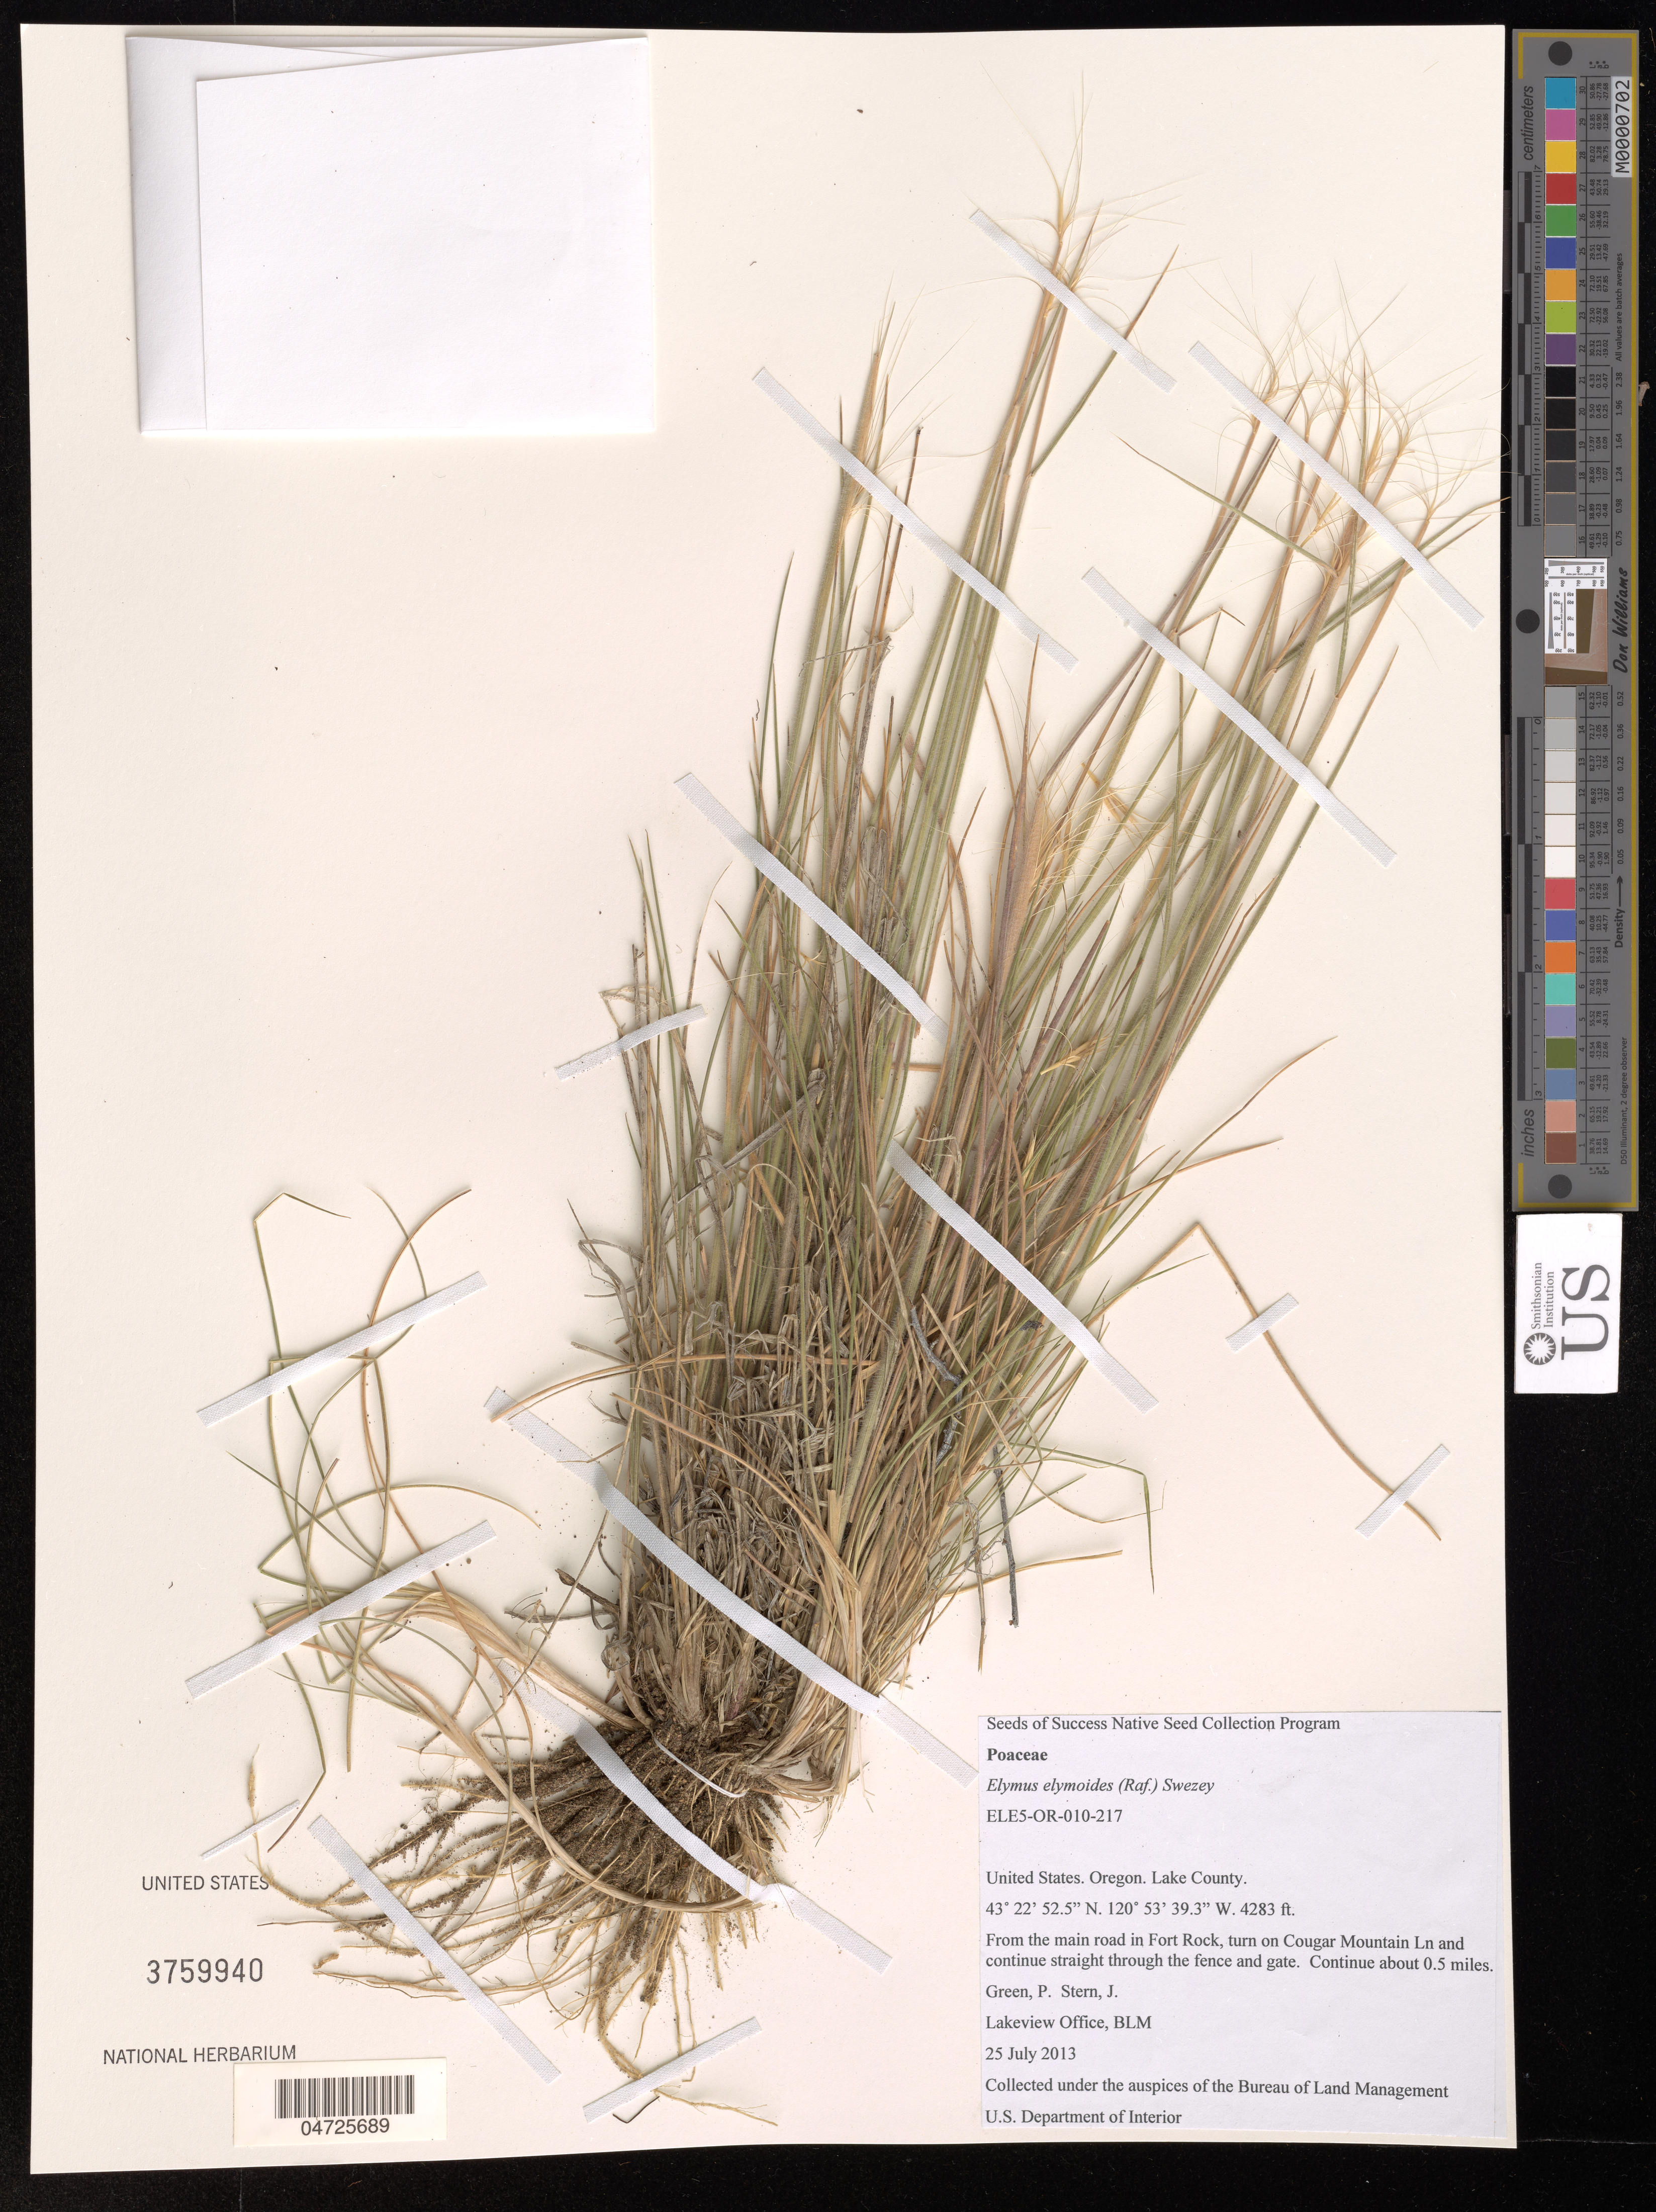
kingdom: Plantae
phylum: Tracheophyta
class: Liliopsida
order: Poales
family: Poaceae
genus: Elymus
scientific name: Elymus elymoides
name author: (Raf.) Swezey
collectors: P. Green & J. Stern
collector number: ELE5-OR-010-217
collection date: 2013-07-25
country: United States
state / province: Oregon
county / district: Lake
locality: Lake County. From the main road in Fort Rock, turn on Cougar Mountain Ln and continue straight through the fence and gate. Continue about 0.5 miles.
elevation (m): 1305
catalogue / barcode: US 3759940